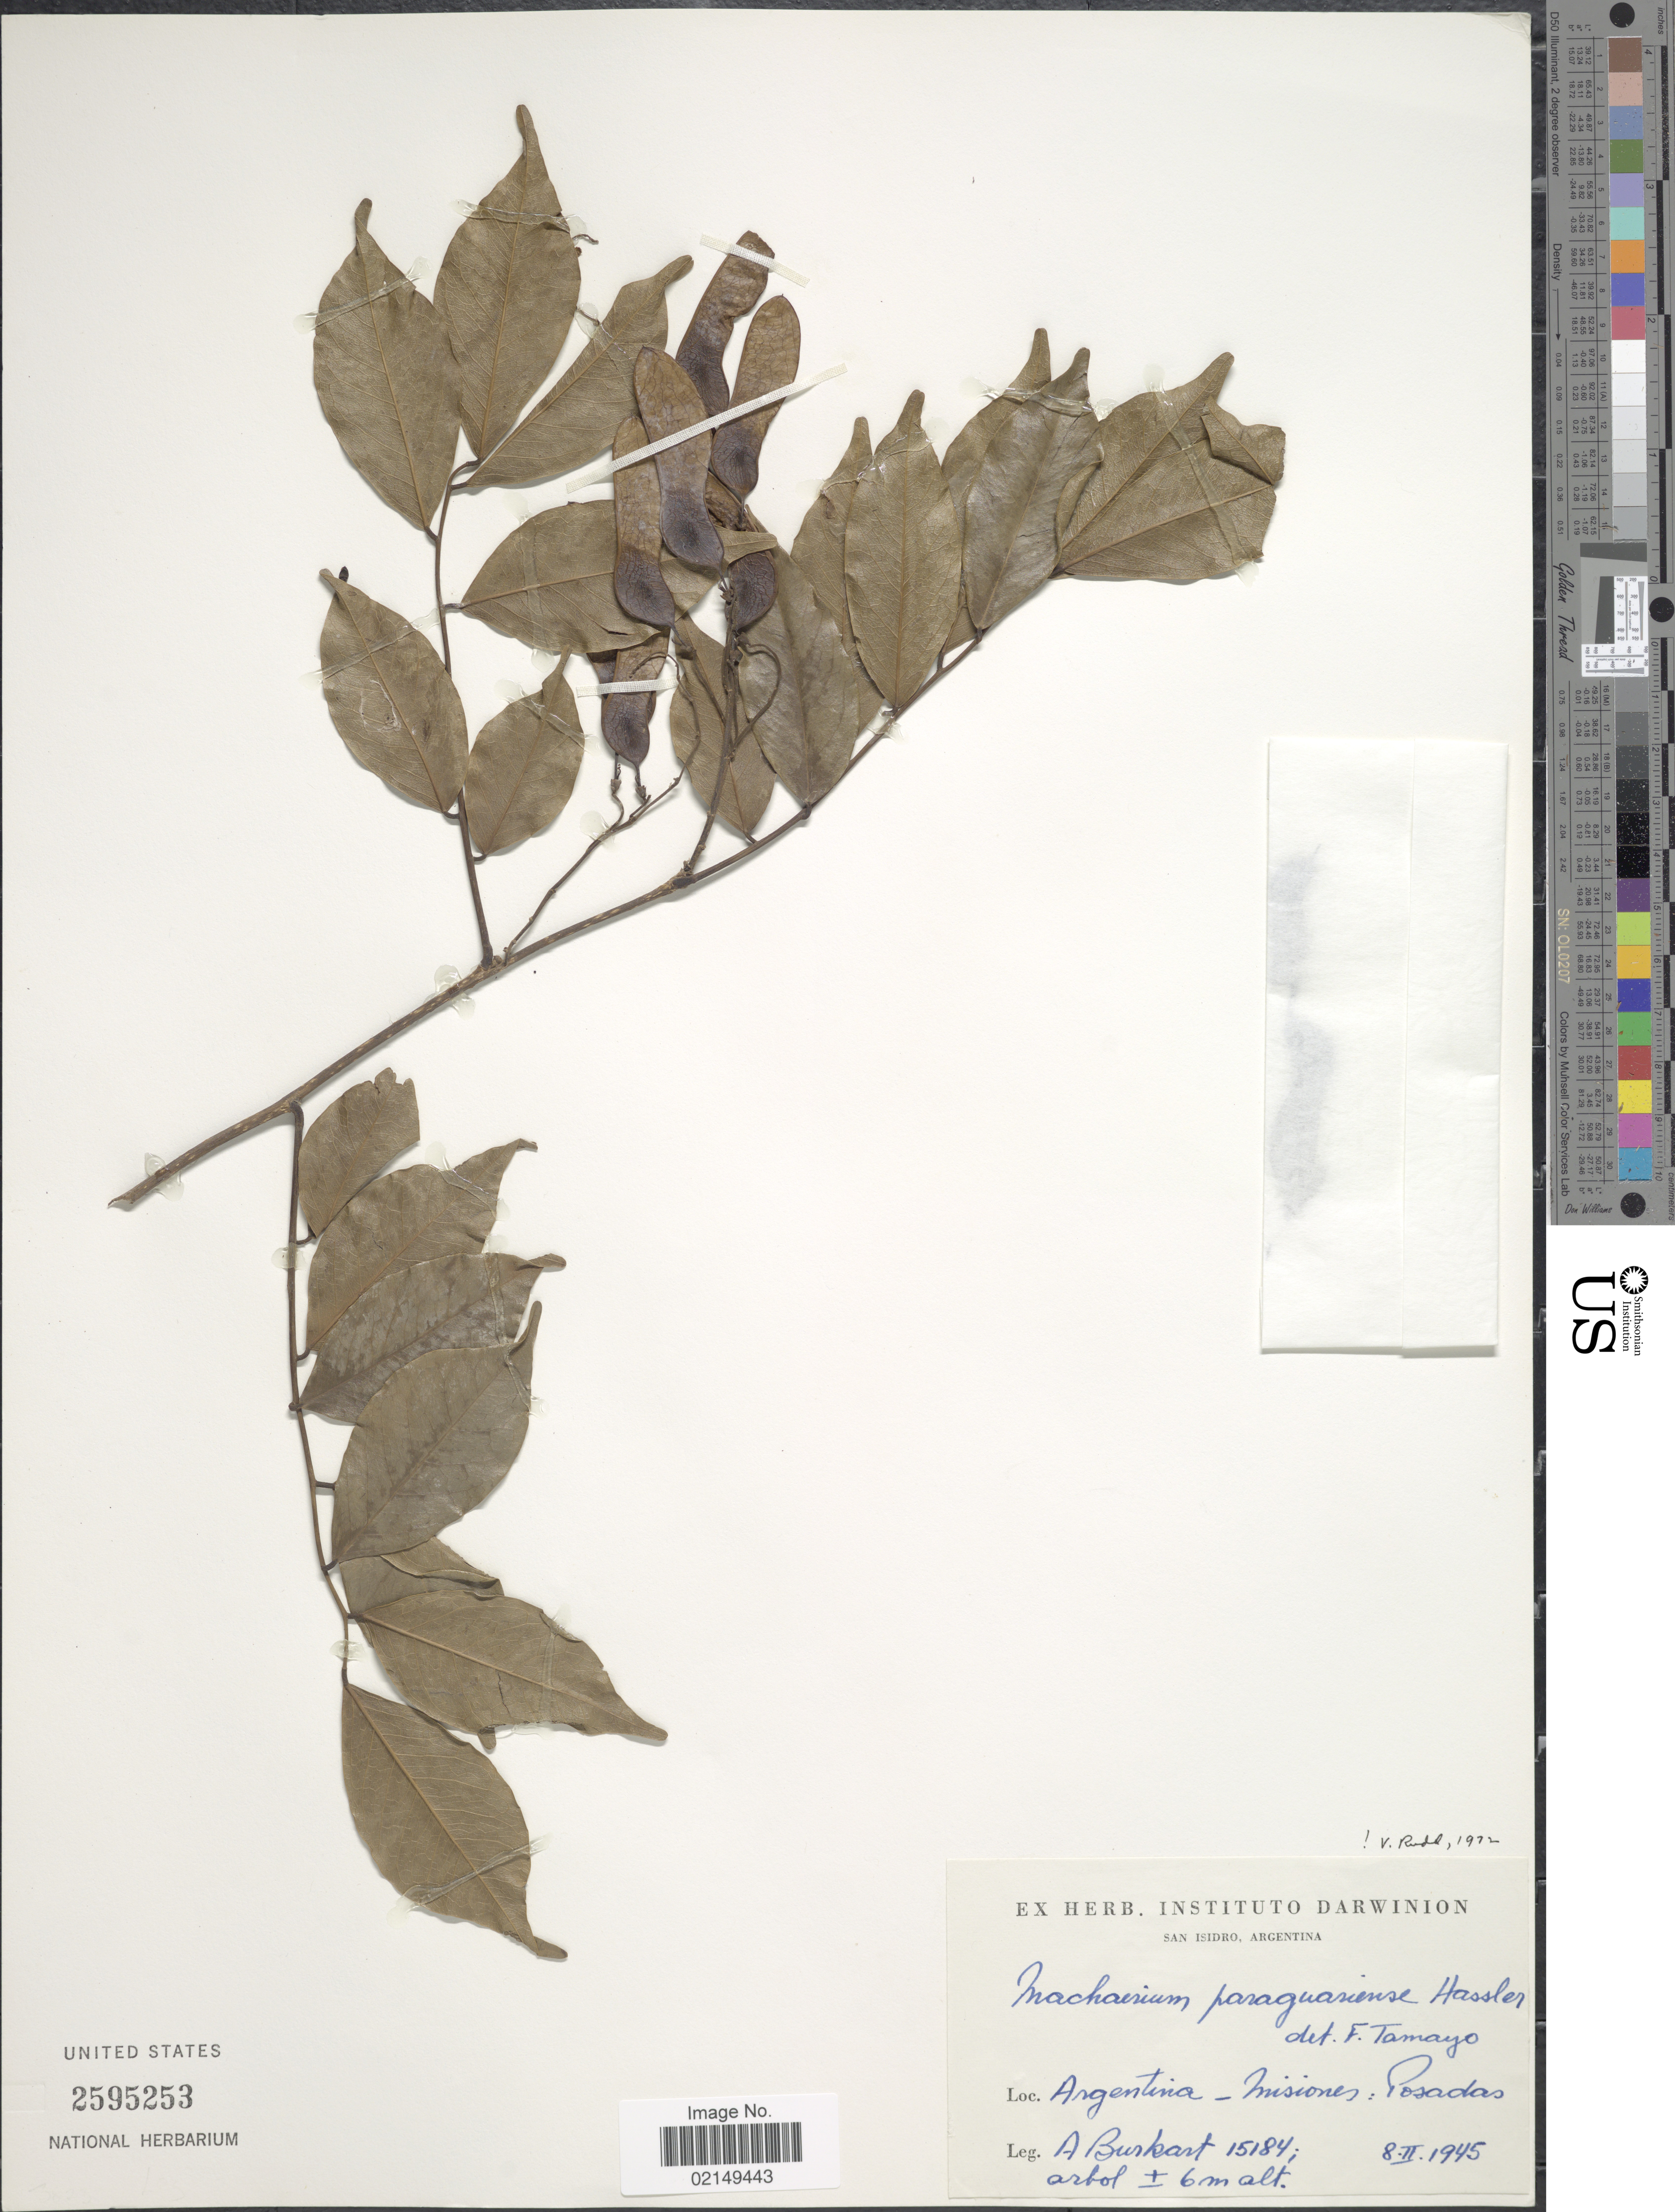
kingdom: Plantae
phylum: Tracheophyta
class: Magnoliopsida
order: Fabales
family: Fabaceae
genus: Machaerium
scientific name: Machaerium paraguariense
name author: Hassl.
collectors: A. E. Burkart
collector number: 15184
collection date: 1945-02-08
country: Argentina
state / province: Misiones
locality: San Isidro, Argentina, Misiones: Posadas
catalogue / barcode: US 2595253